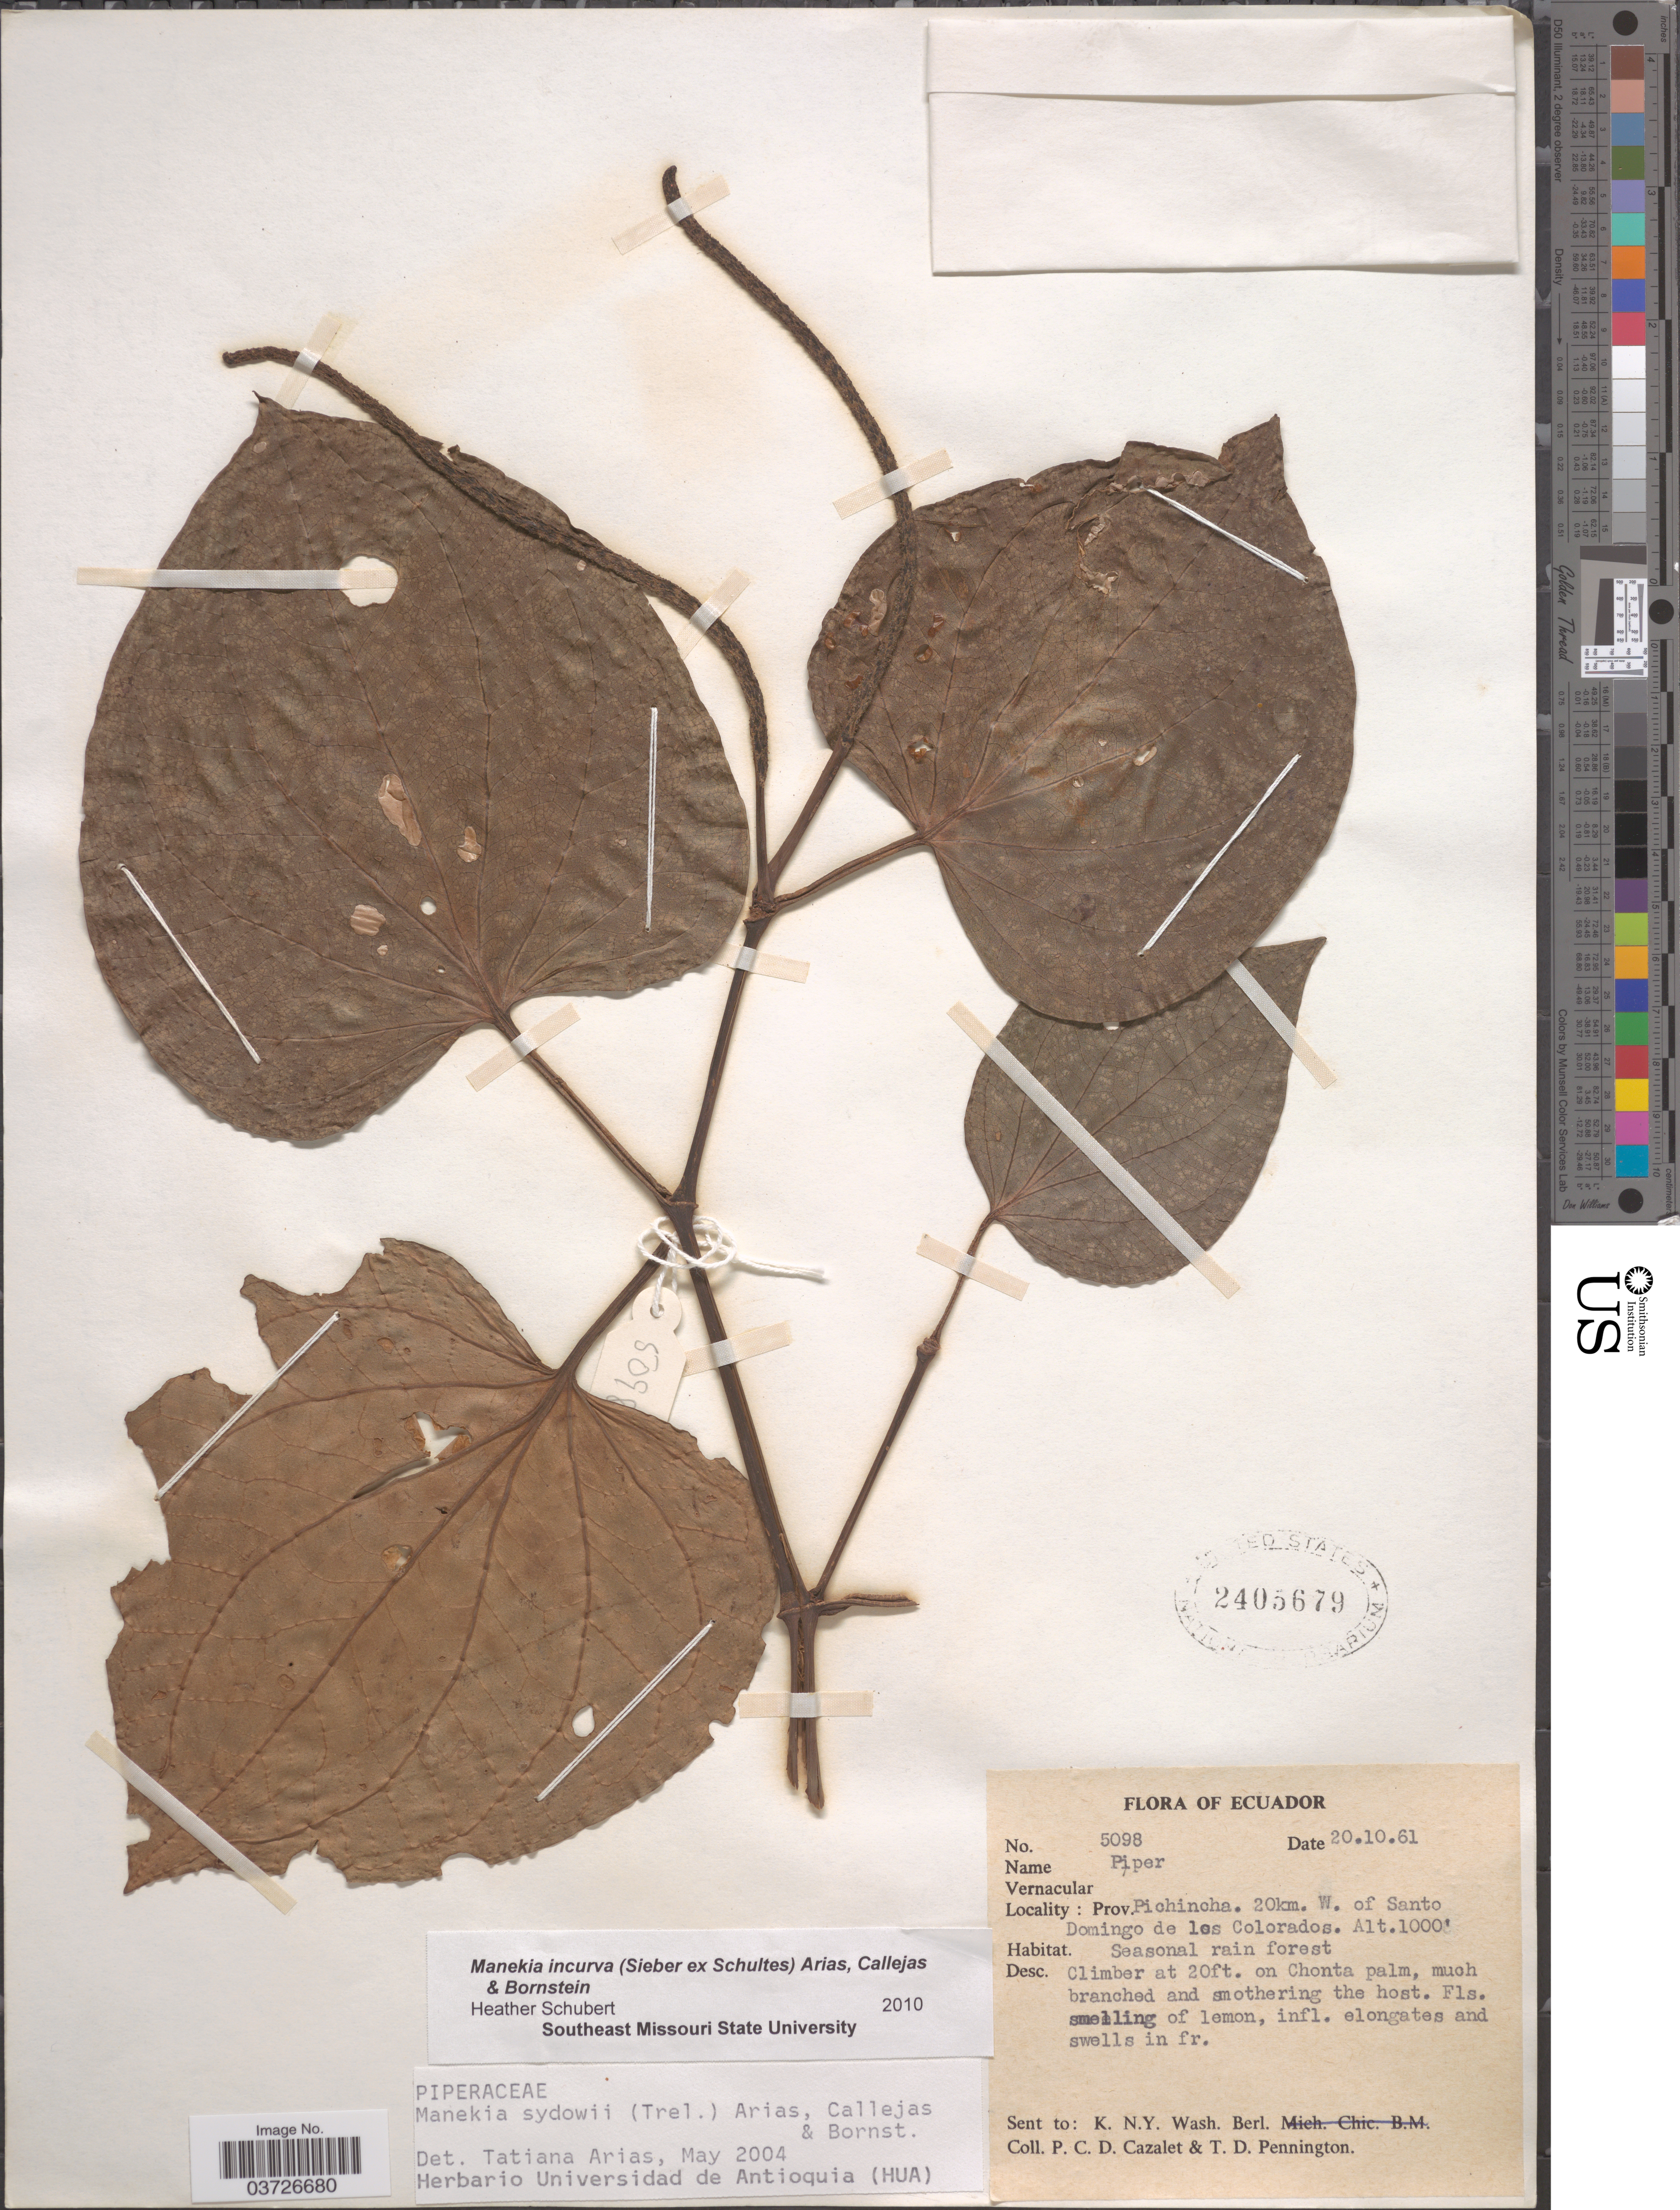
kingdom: Plantae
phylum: Tracheophyta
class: Magnoliopsida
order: Piperales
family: Piperaceae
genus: Manekia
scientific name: Manekia incurva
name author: (Sieber ex Schult.) T. Arias et al.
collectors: P. C. D. Cazalet & T. D. Pennington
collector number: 5098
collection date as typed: Transcribed d/m/y: 20/10/61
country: Ecuador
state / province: Pichincha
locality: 20km. W. of Santo Domingo de los Colorados.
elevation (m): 305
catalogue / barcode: US 2405679